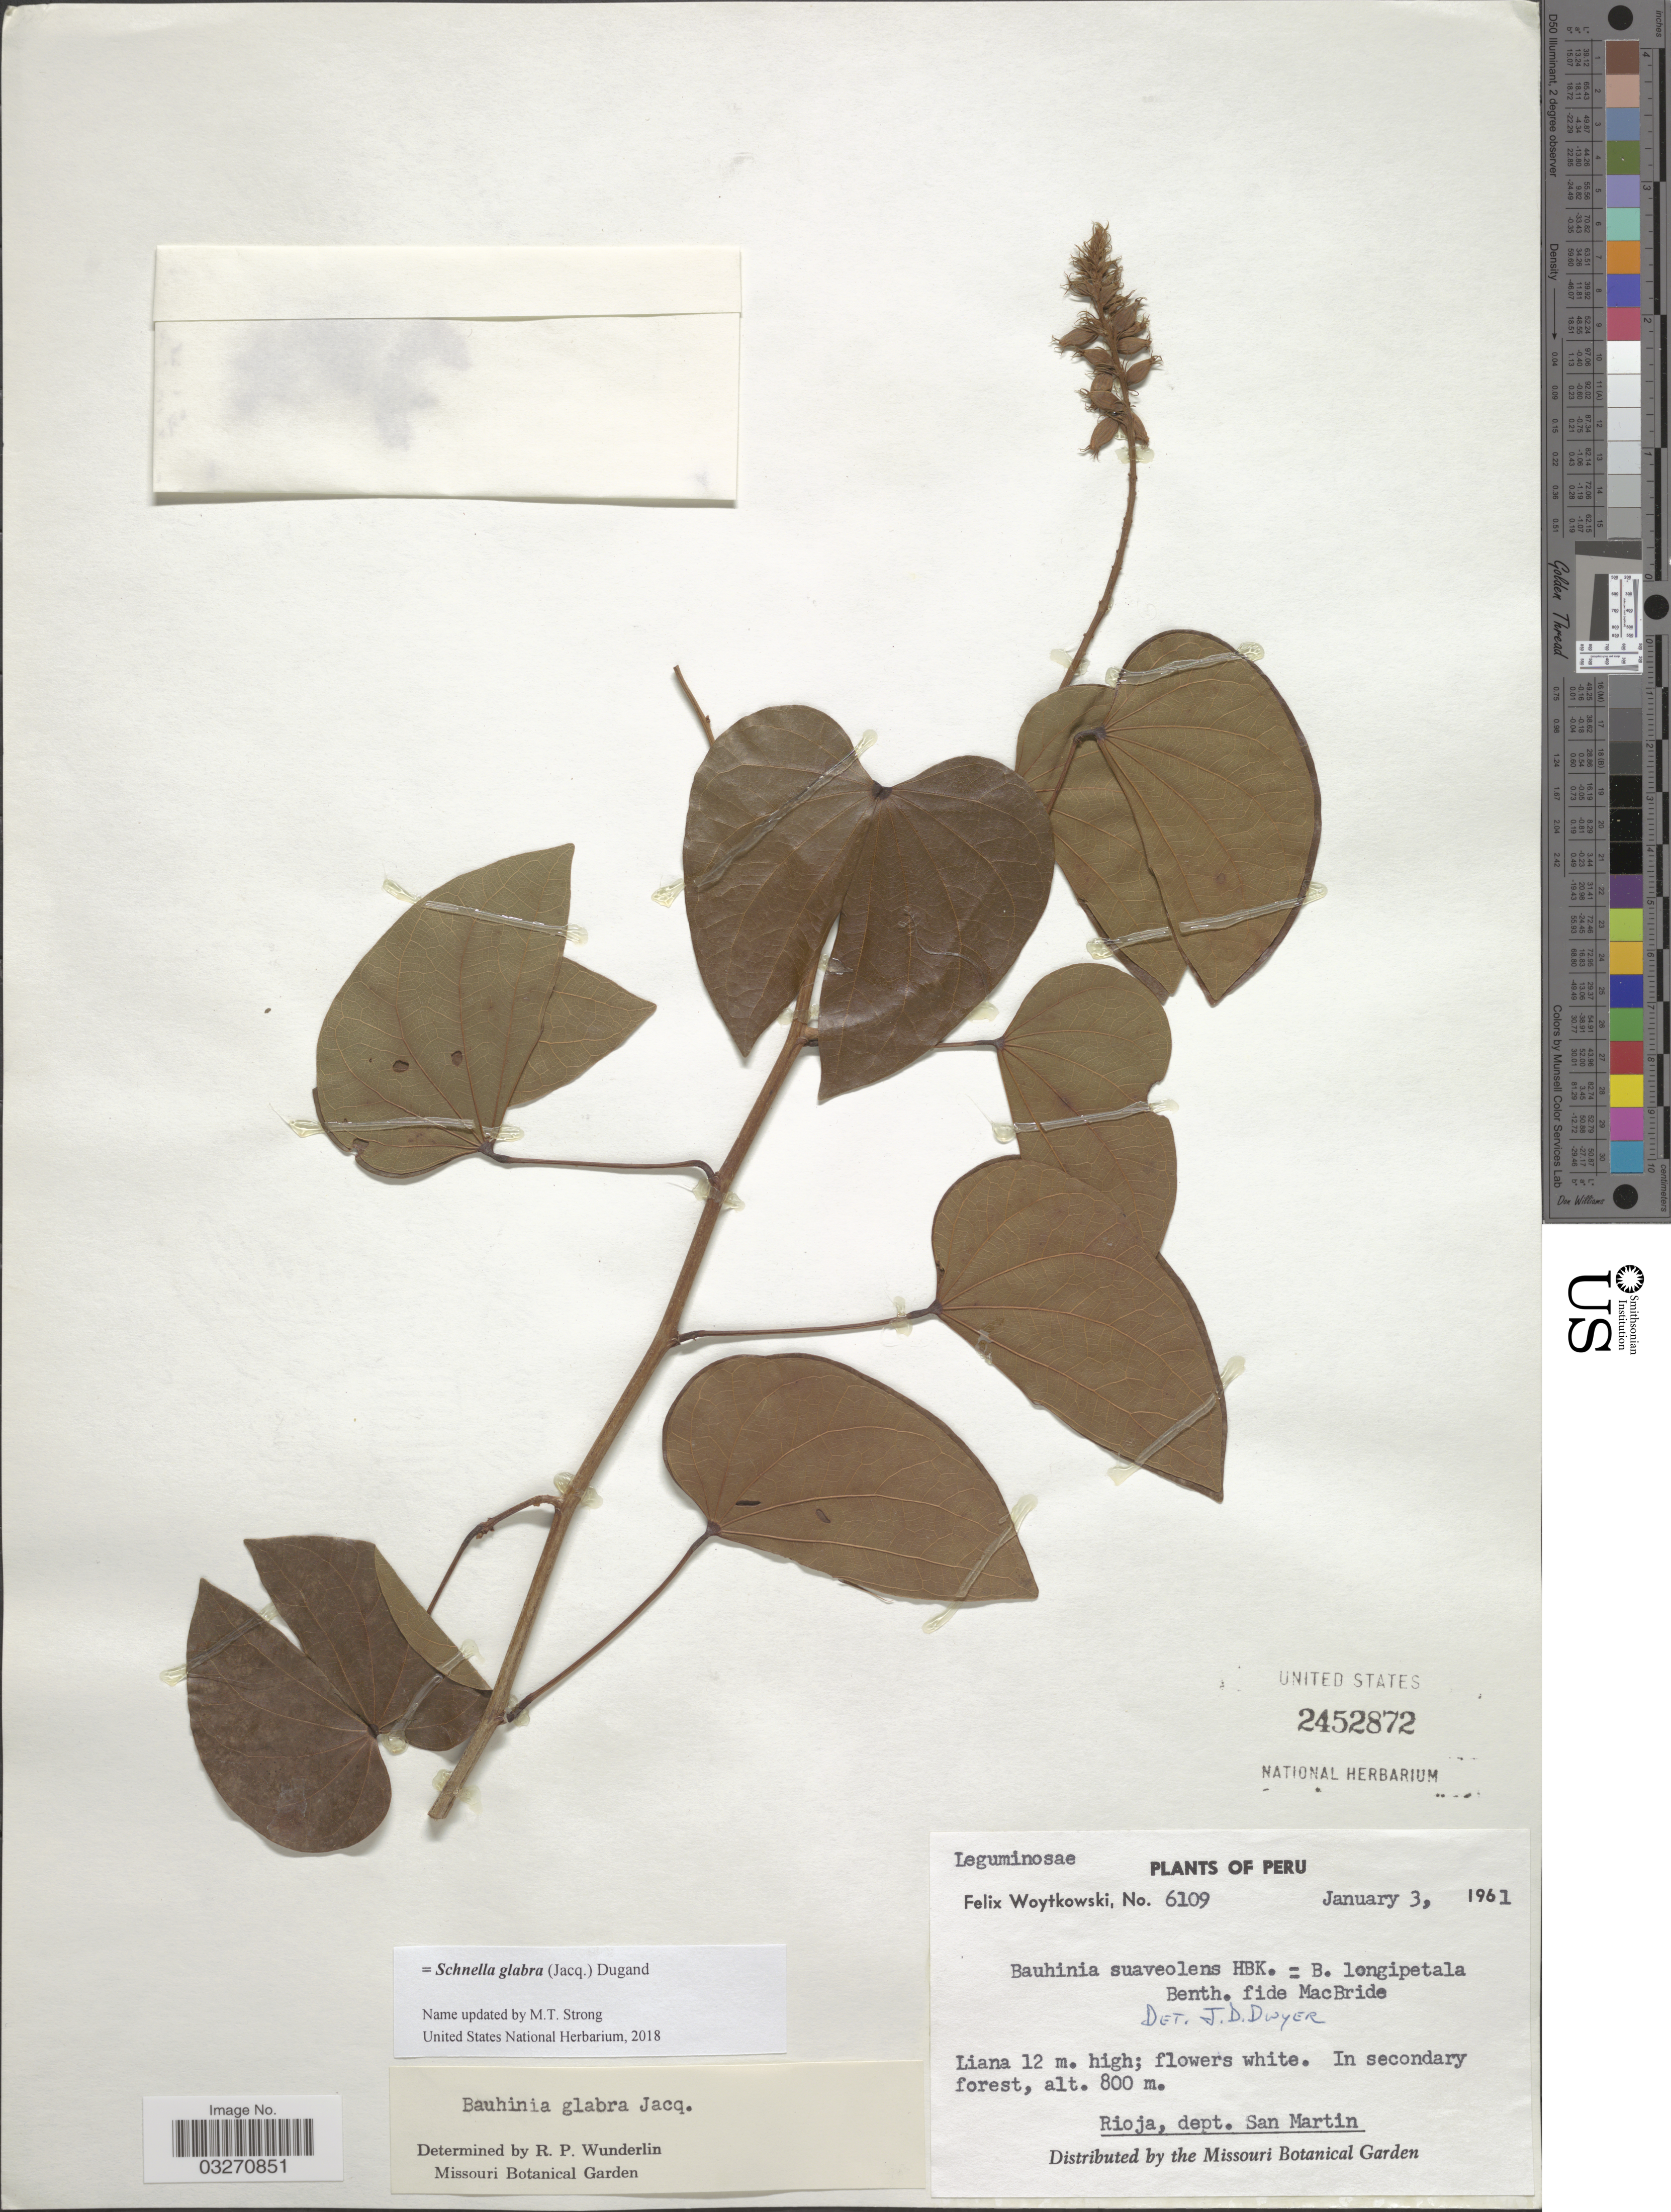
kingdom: Plantae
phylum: Tracheophyta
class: Magnoliopsida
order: Fabales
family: Fabaceae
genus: Schnella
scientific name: Schnella glabra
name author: (Jacq.) Dugand G.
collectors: F. Woytkowski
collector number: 6109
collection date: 1961-01-03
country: Peru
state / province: San Martín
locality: Rioja, dept. San Martin.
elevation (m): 800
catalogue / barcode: US 2452872